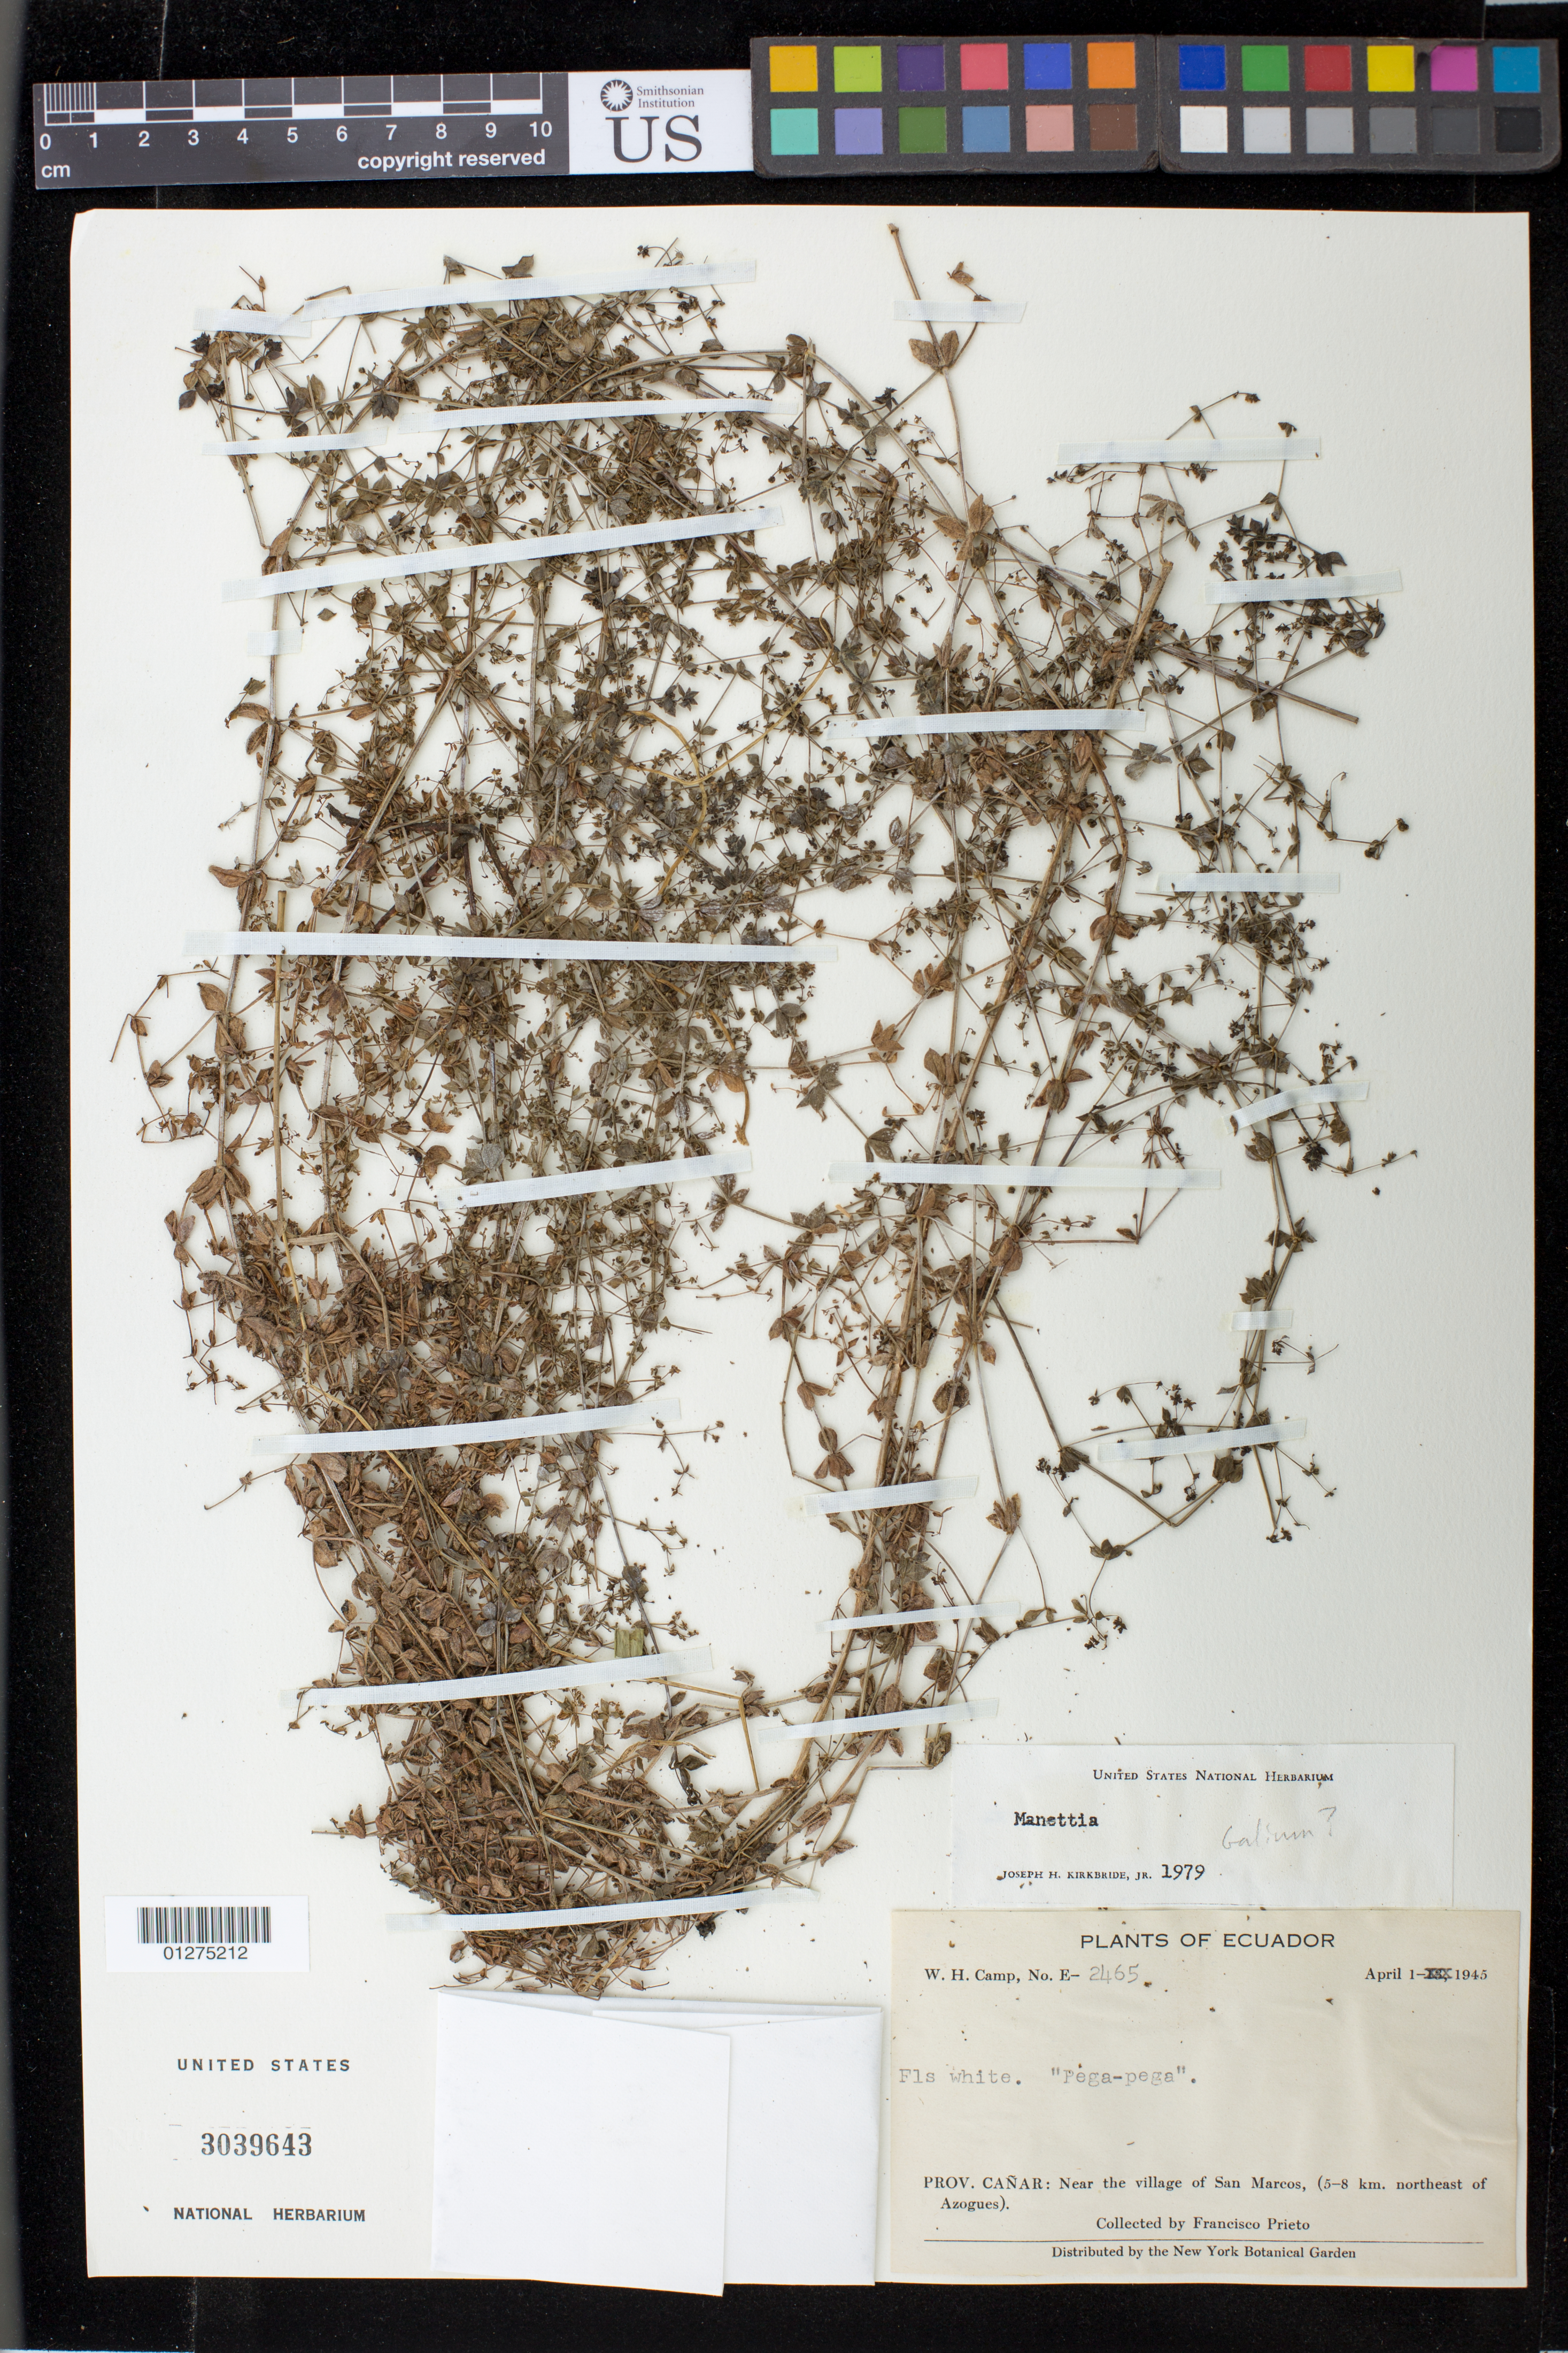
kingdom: Plantae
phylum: Tracheophyta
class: Magnoliopsida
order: Gentianales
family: Rubiaceae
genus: Galium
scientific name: Galium canescens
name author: Kunth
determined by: Kirkbride, J. H.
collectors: F. Prieto & W. H. Camp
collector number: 2465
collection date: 1945-04-01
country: Ecuador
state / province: Cañar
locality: Near the village of San Marcos (5-8 km. northeast of Azogues)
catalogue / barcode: US 3039643